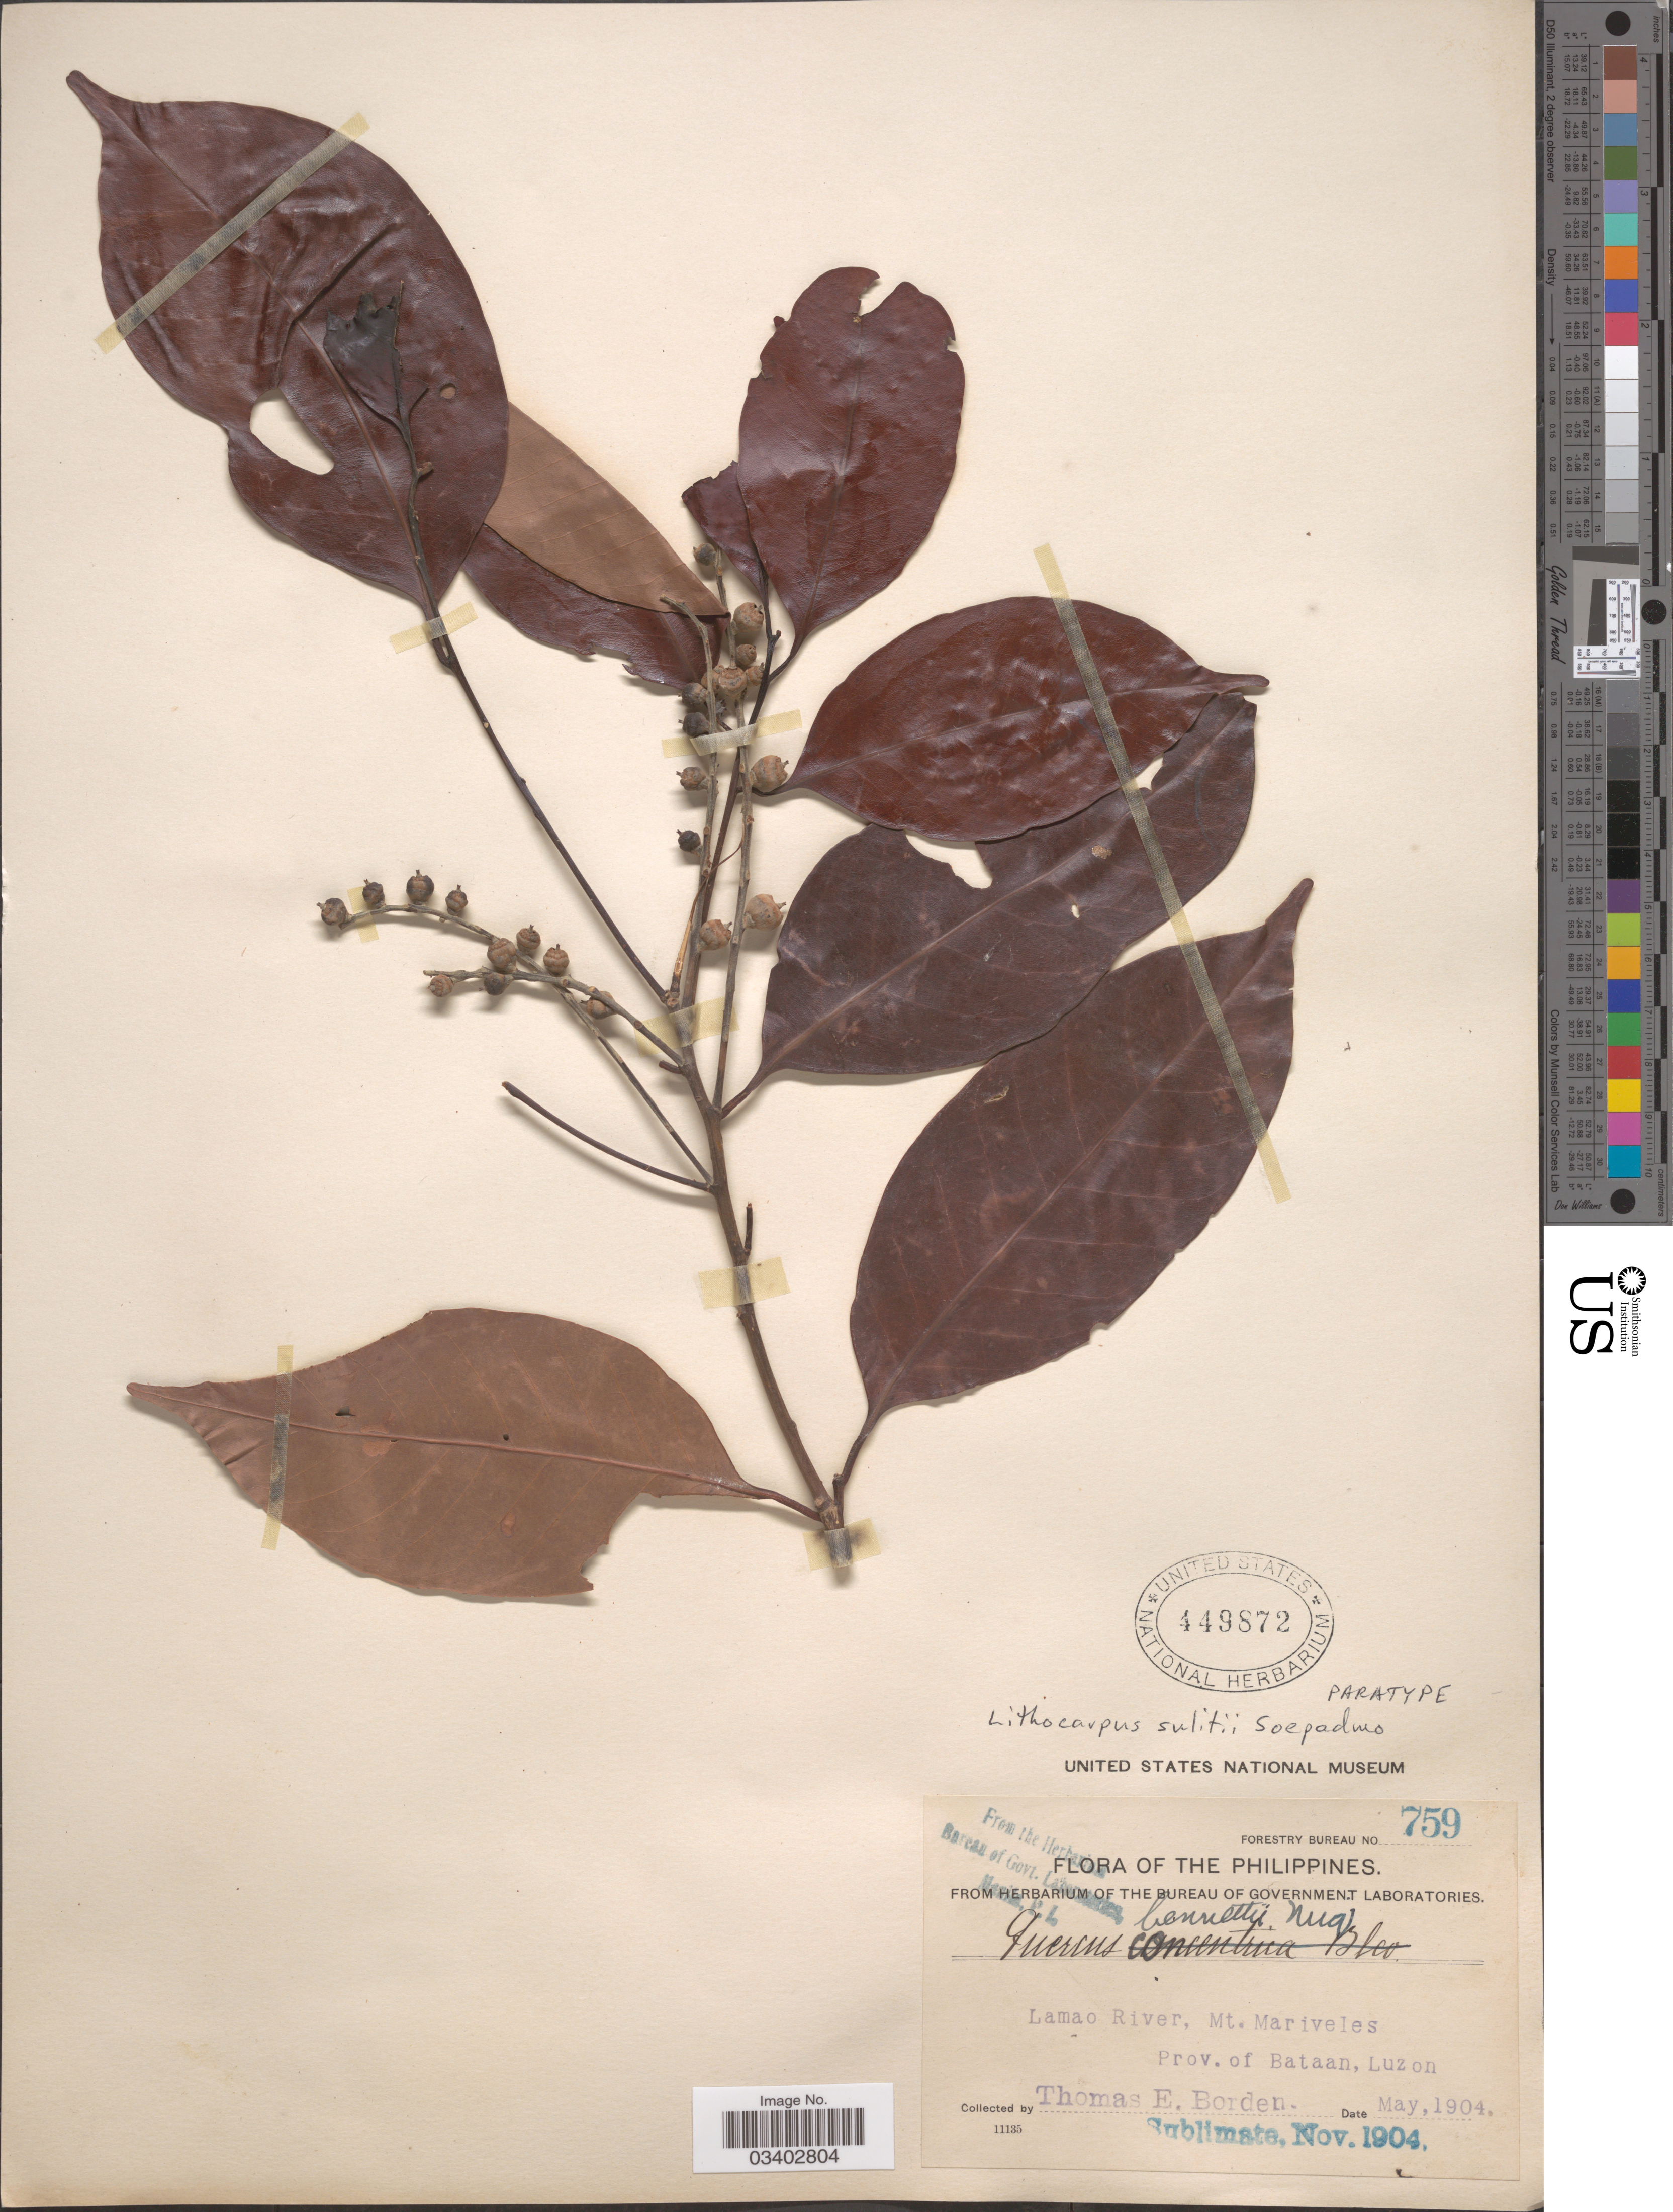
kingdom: Plantae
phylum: Tracheophyta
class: Magnoliopsida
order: Fagales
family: Fagaceae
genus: Lithocarpus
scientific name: Lithocarpus sulitii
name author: Soepadmo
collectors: T. E. Borden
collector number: Forestry Bureau 759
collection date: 1904-05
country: Philippines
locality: Lamao River, Mt. Mariveles. Prov. of Bataan, Luzon.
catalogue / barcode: US 449872